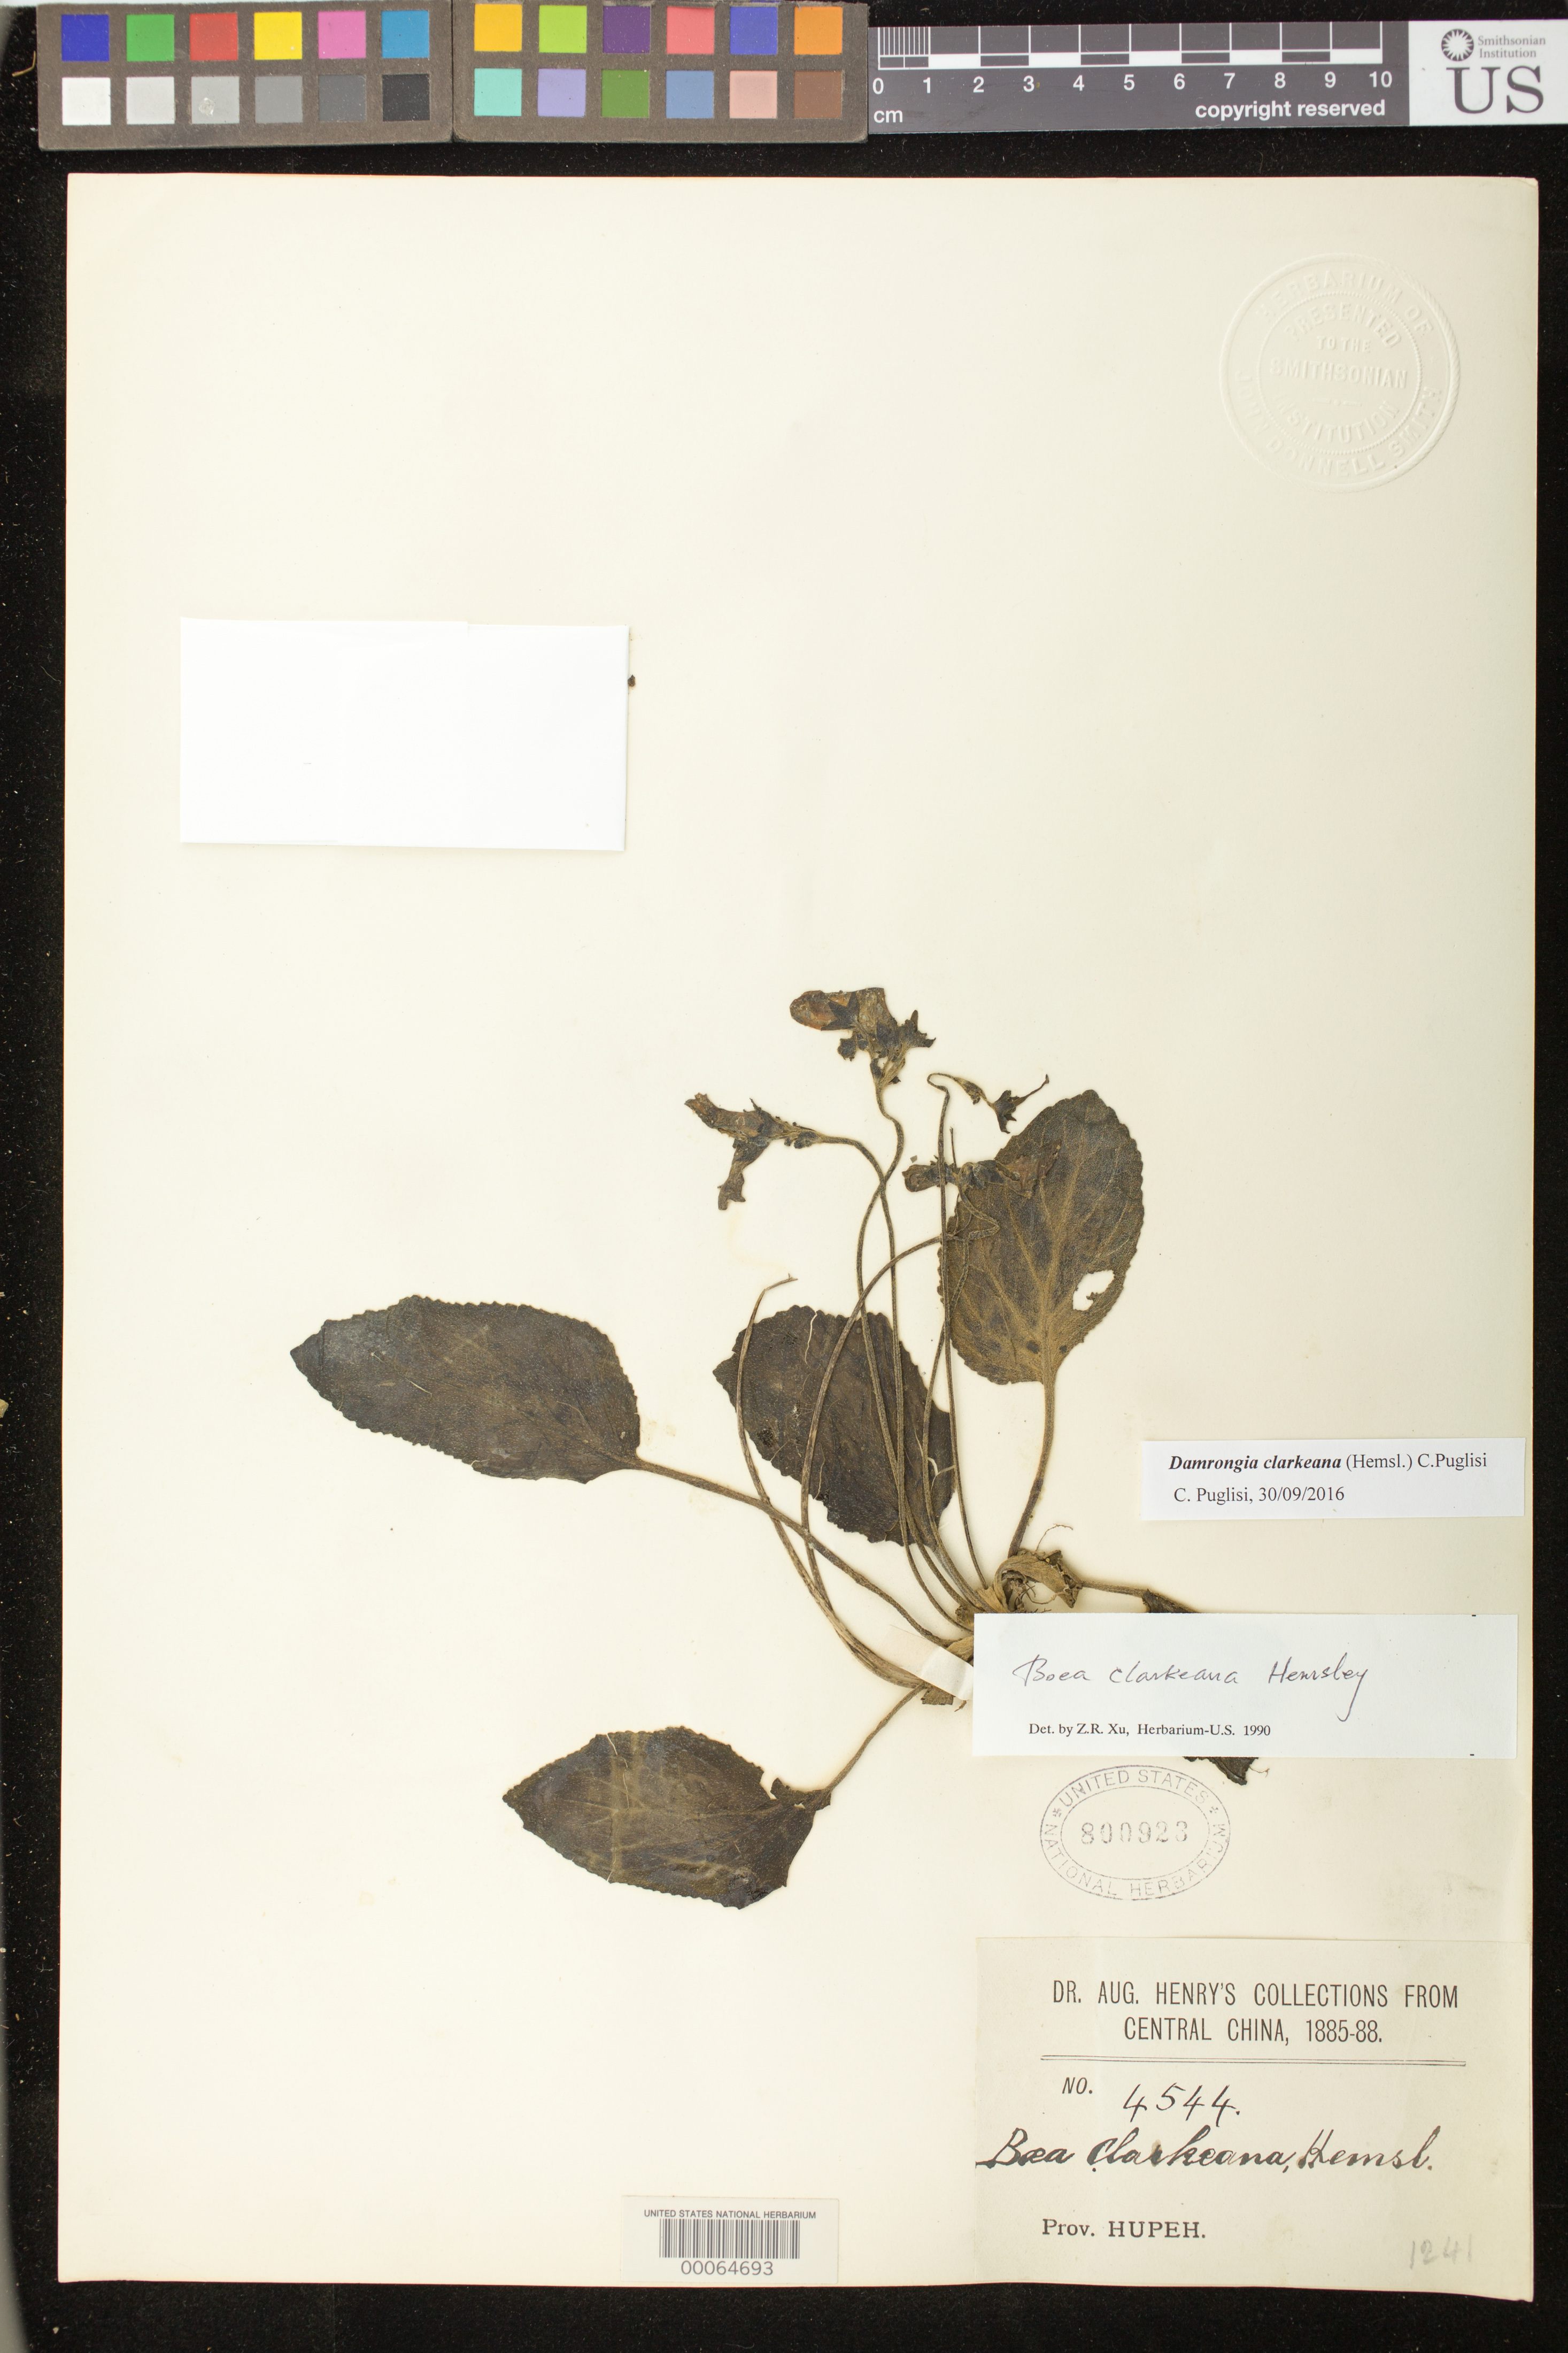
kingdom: Plantae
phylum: Tracheophyta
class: Magnoliopsida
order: Lamiales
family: Gesneriaceae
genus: Damrongia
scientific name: Damrongia clarkeana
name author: (Hemsl.) Puglisi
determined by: Puglisi, Carmen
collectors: A. Henry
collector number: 4544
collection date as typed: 1885-1888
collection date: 1885/1888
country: China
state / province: Hubei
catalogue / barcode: US 800923